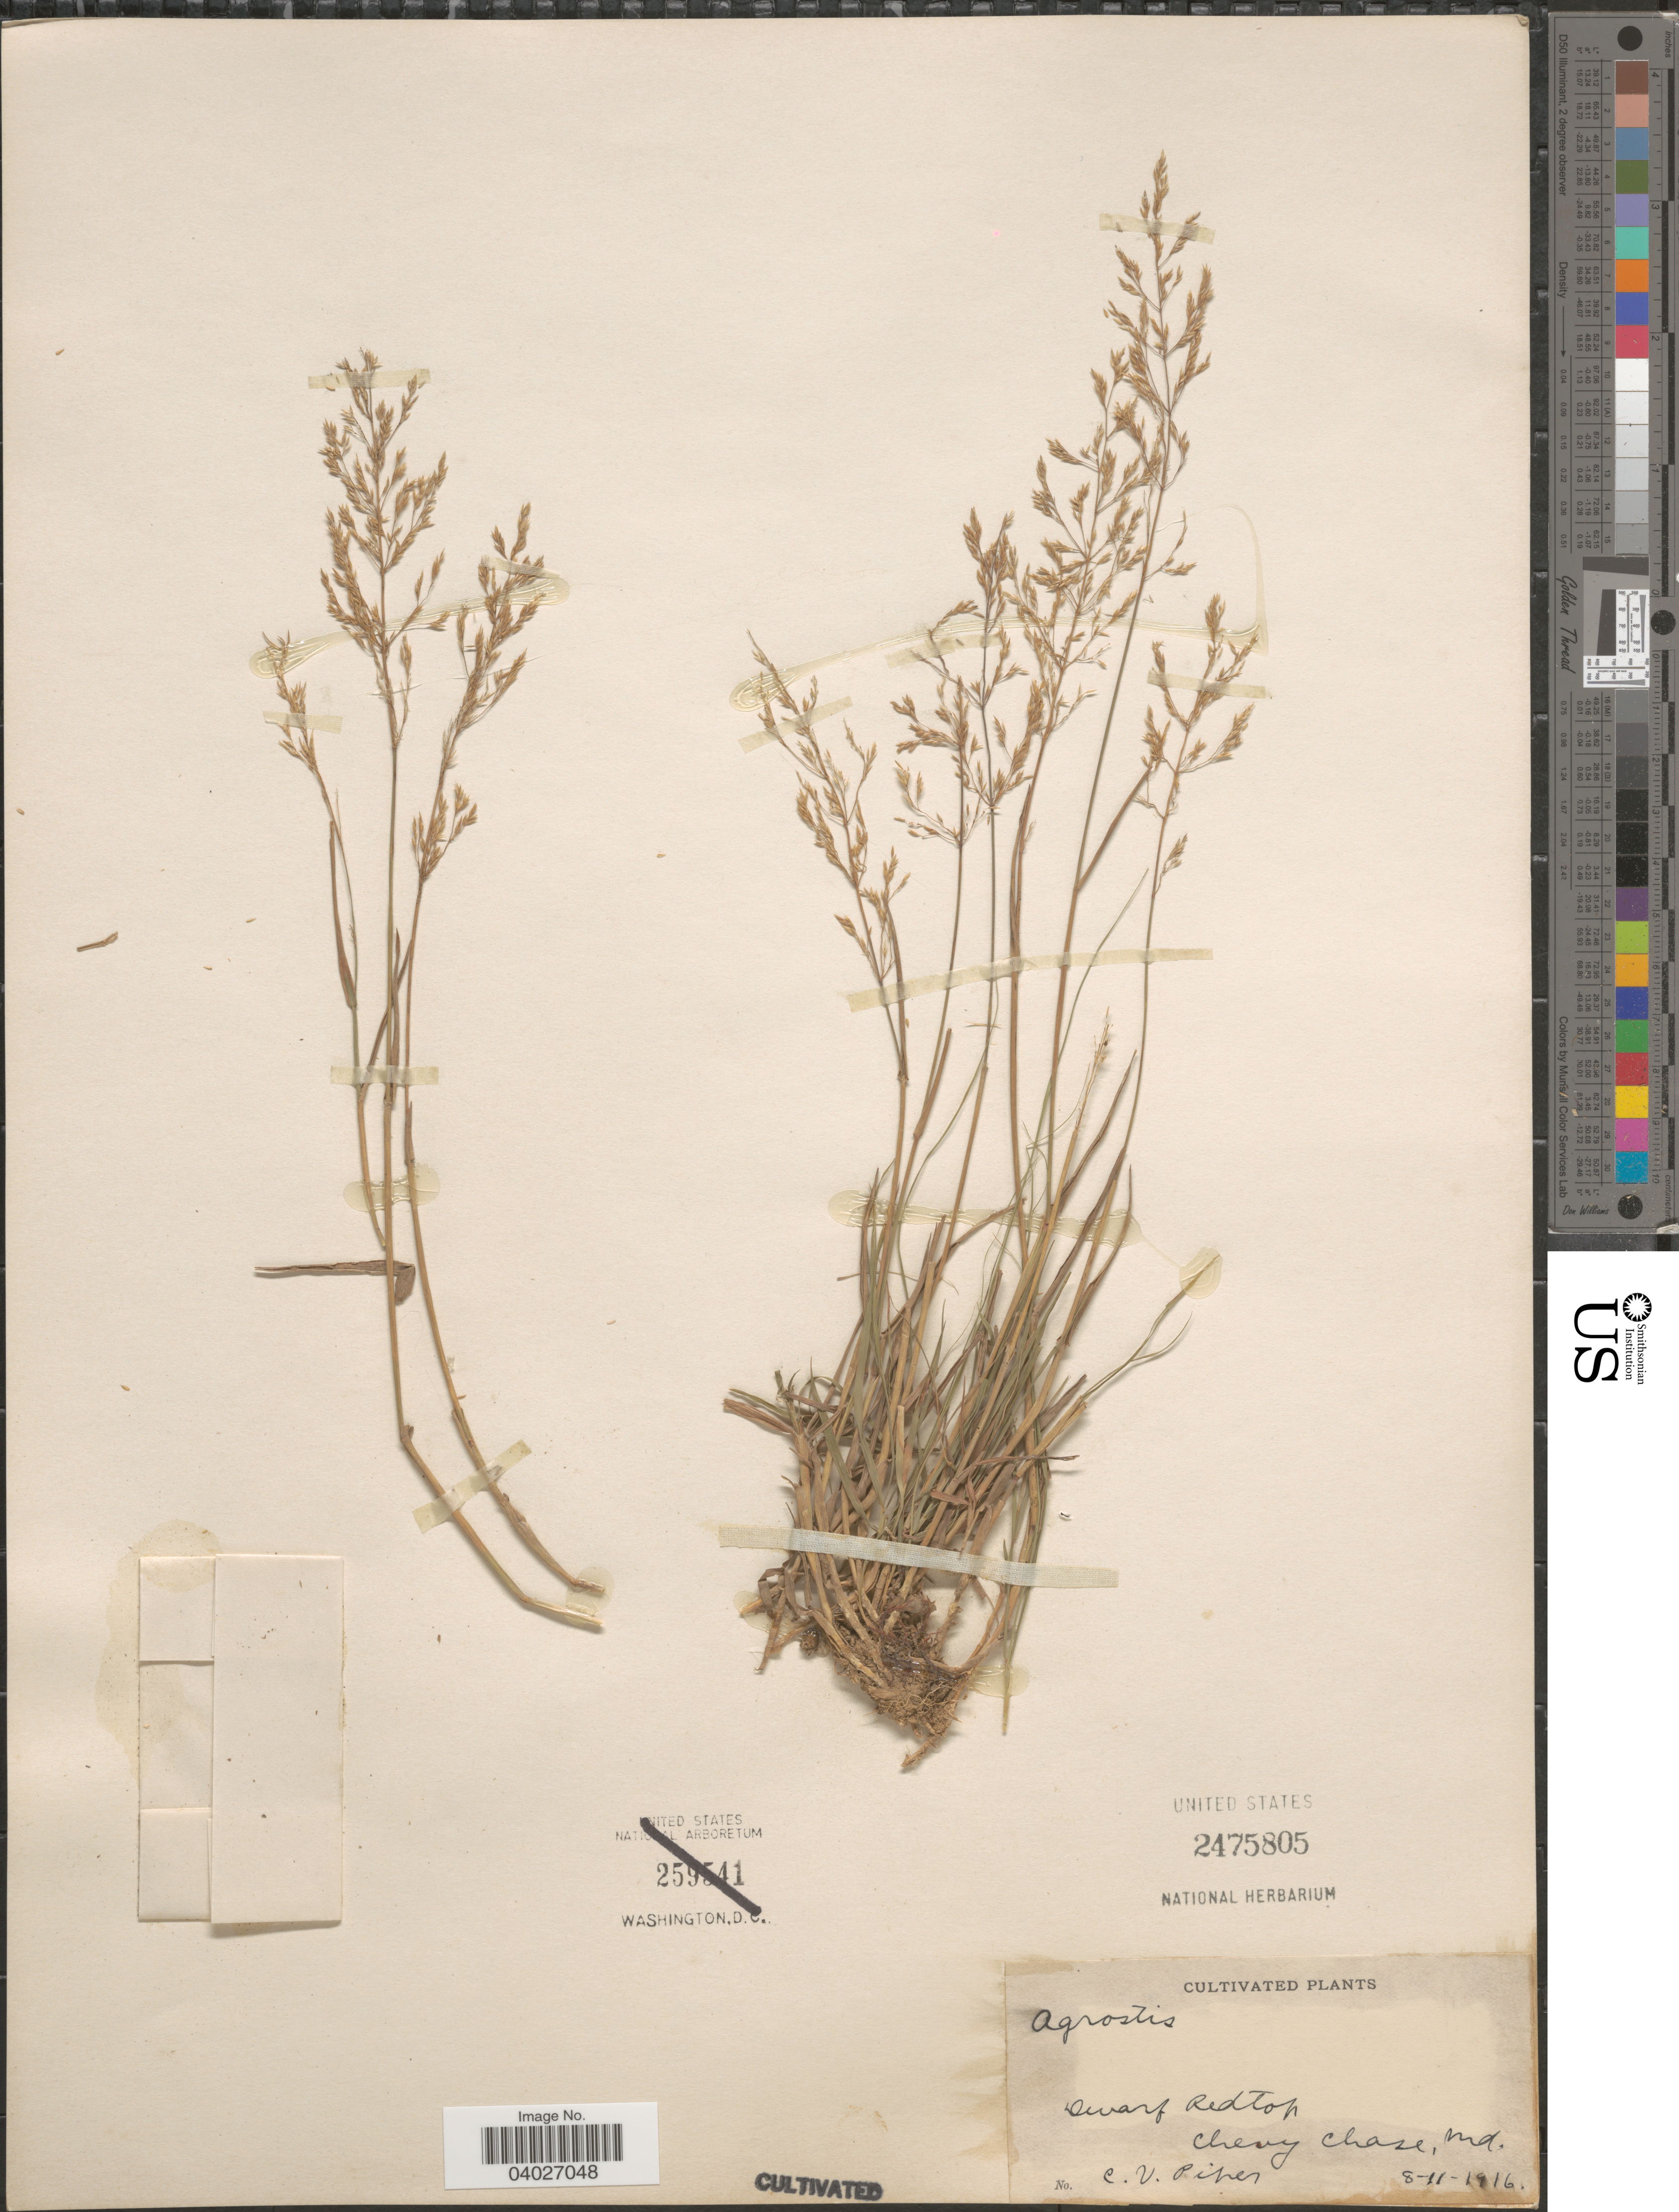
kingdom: Plantae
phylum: Tracheophyta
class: Liliopsida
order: Poales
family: Poaceae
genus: Agrostis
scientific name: Agrostis sp.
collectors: C. V. Piper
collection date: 1916-08-11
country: United States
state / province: Maryland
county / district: Montgomery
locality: Dwarf Redtop. Chevy Chase.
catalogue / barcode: US 2475805